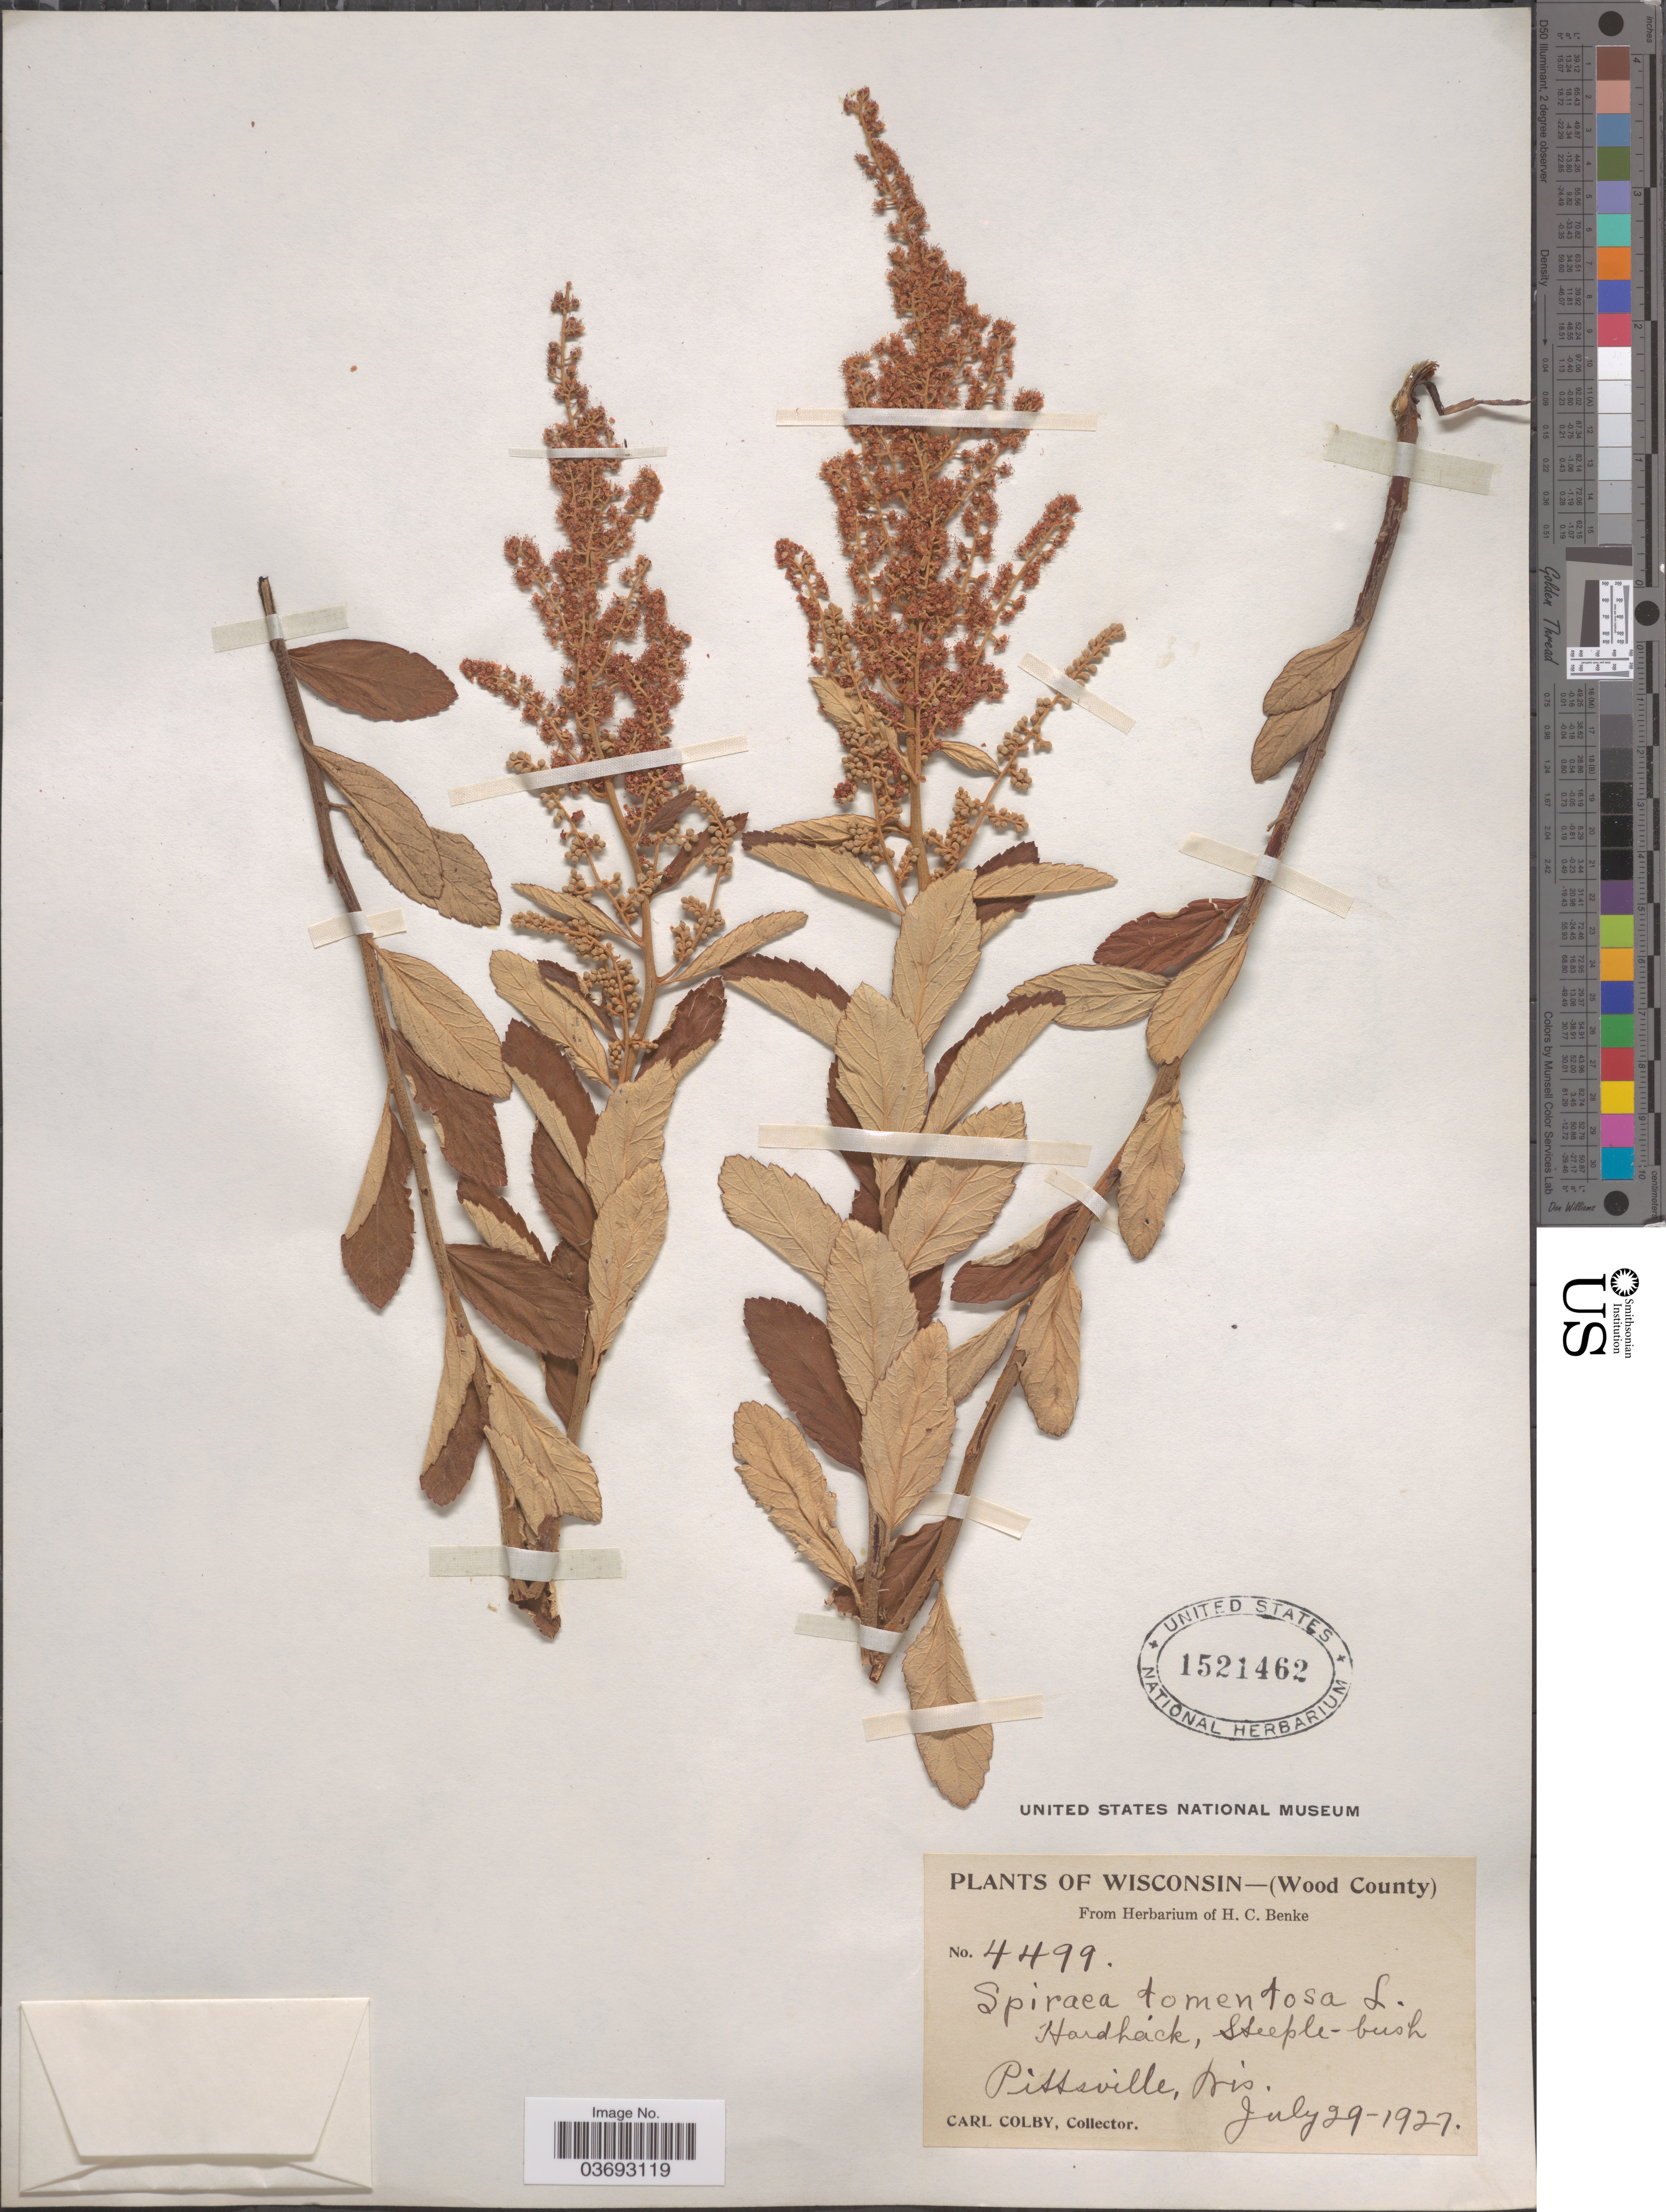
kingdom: Plantae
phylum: Tracheophyta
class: Magnoliopsida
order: Rosales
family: Rosaceae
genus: Spiraea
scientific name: Spiraea tomentosa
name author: L.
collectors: C. Colby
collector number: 4499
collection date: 1927-07-29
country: United States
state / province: Wisconsin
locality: (Wood County). Pittsville.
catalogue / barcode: US 1521462